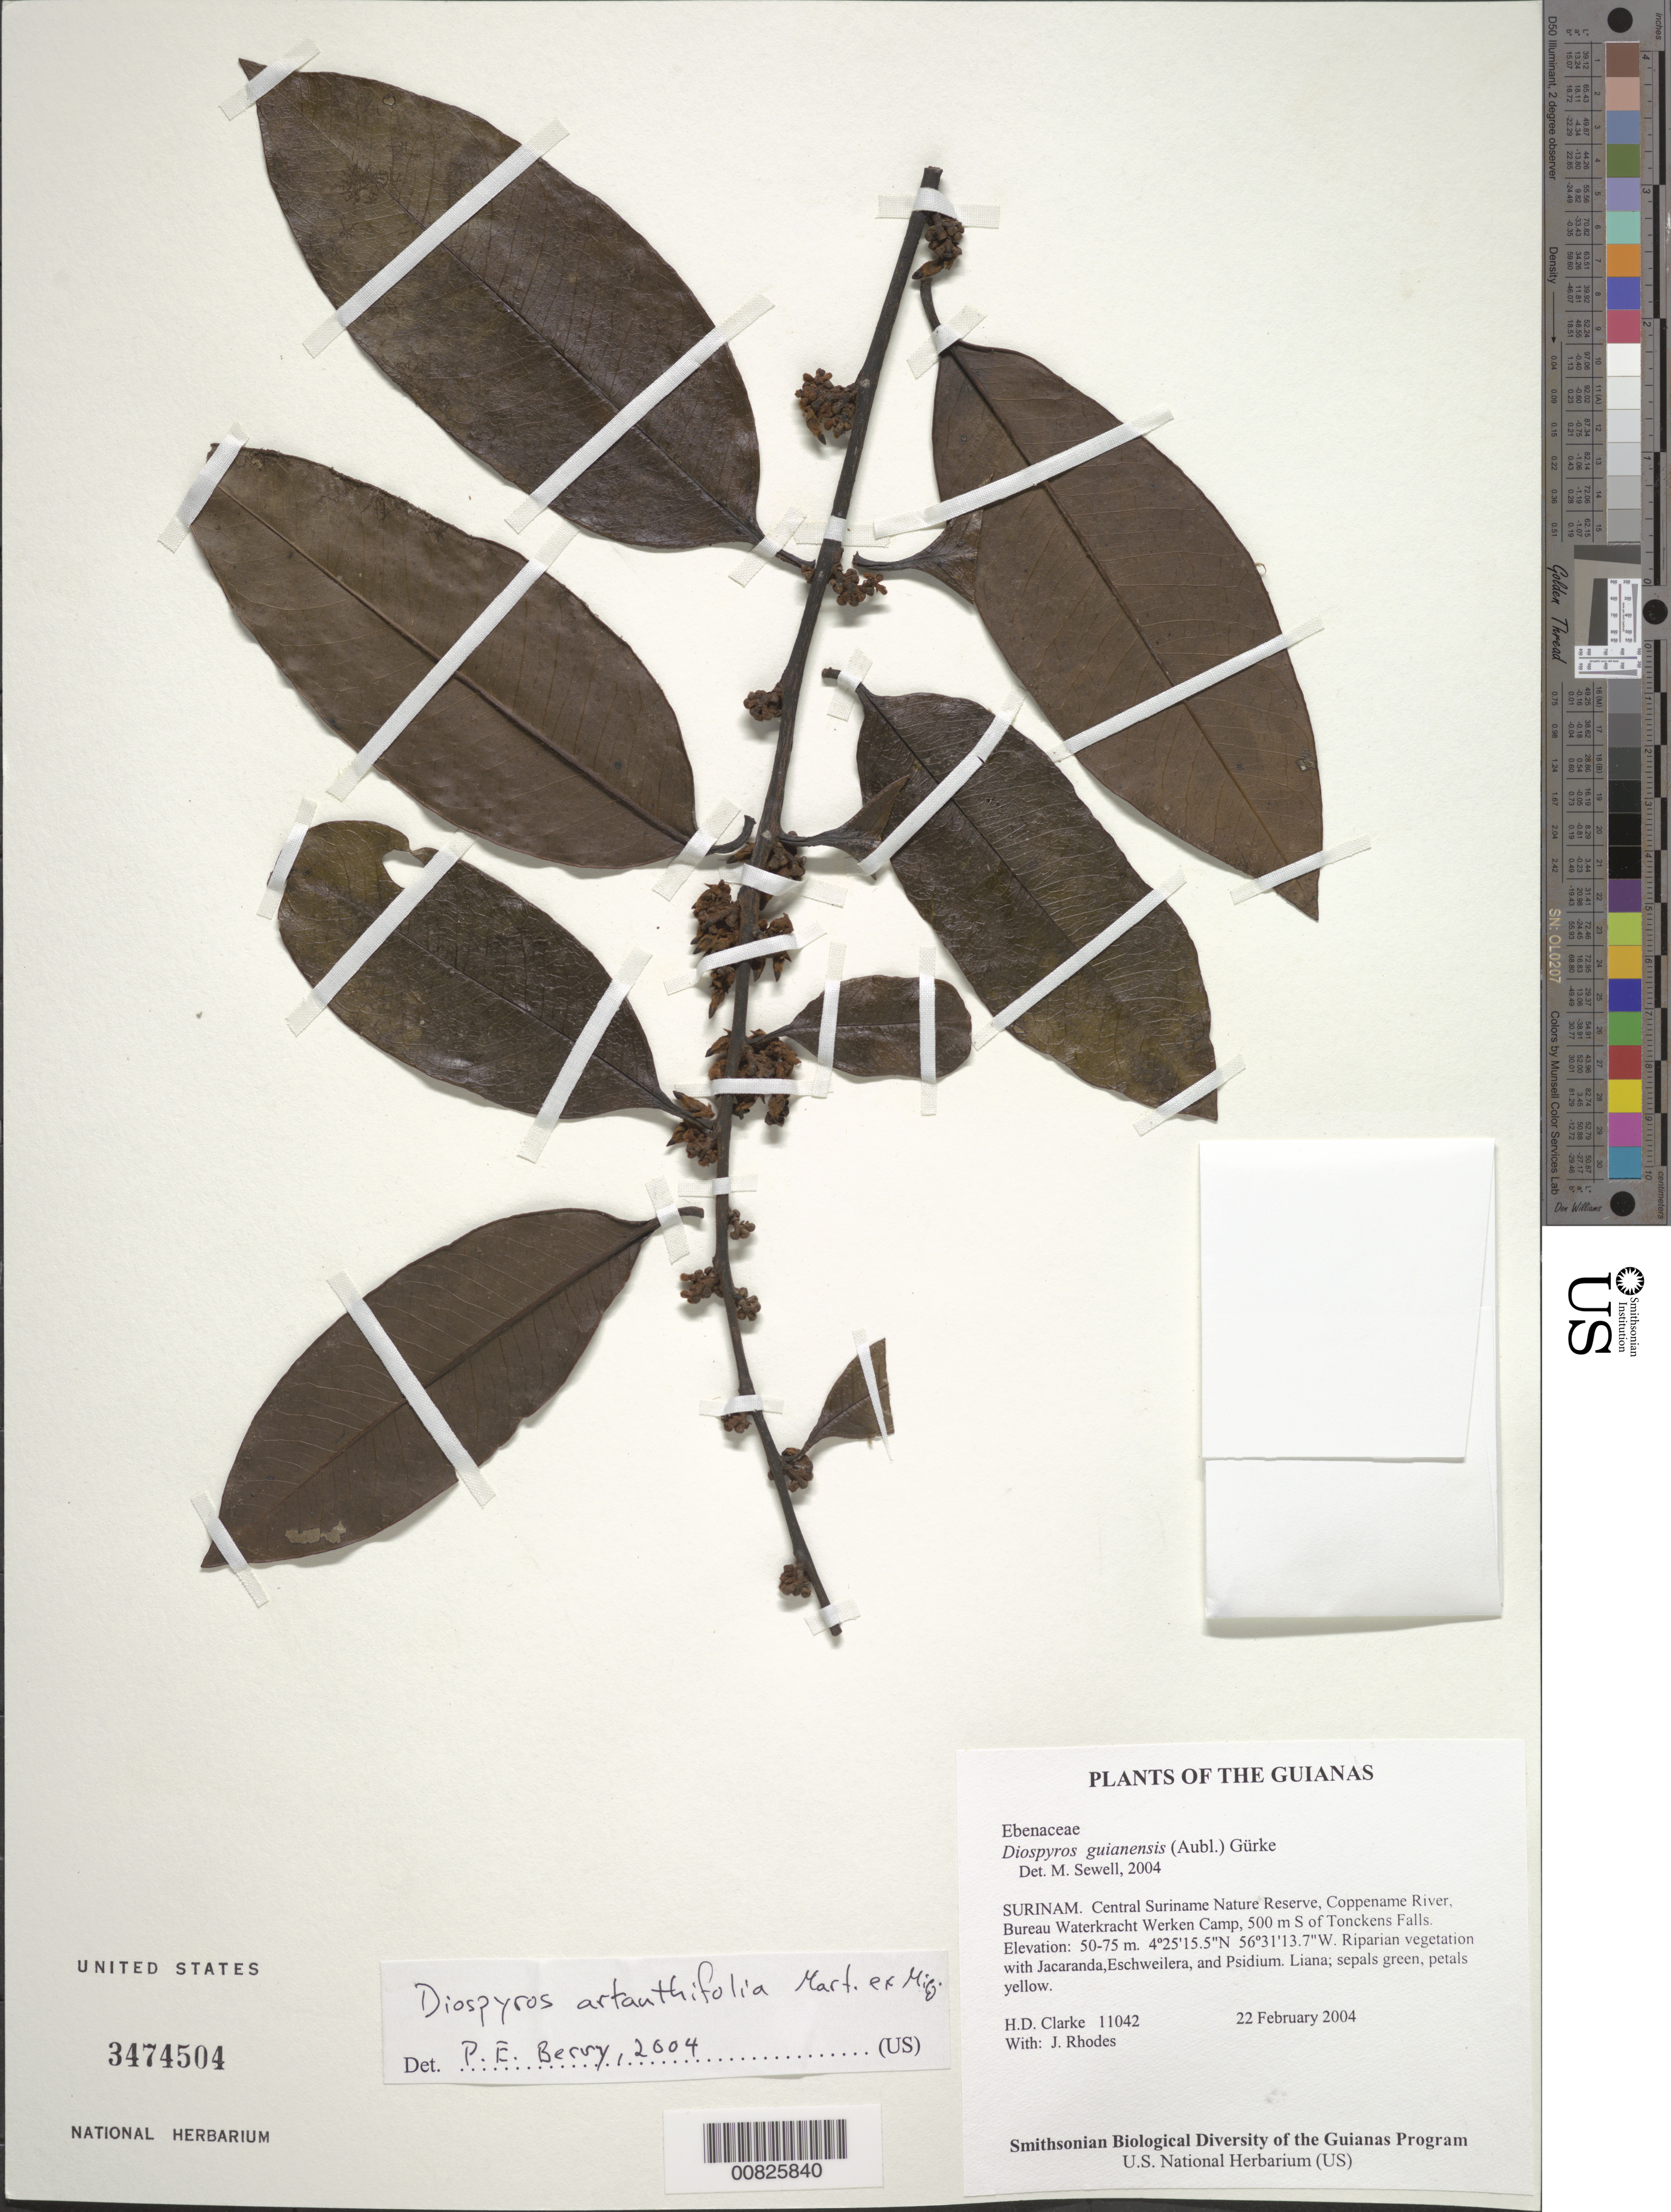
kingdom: Plantae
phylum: Tracheophyta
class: Magnoliopsida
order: Ericales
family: Ebenaceae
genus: Diospyros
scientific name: Diospyros artanthifolia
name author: Mart. ex Miq.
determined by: Berry, P. E., (WIS), University of Wisconsin - Madison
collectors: H. D. Clarke & J. Rhodes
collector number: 11042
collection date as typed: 22 February 2004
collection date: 2004-02-22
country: Suriname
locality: Central Suriname Nature Reserve, Coppename River, Bureau Waterkracht Werken Camp, 500 m S of Tonckens Falls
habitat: Riparian vegetation with Jacaranda,Eschweilera, and Psidium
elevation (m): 50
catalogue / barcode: US 3474504